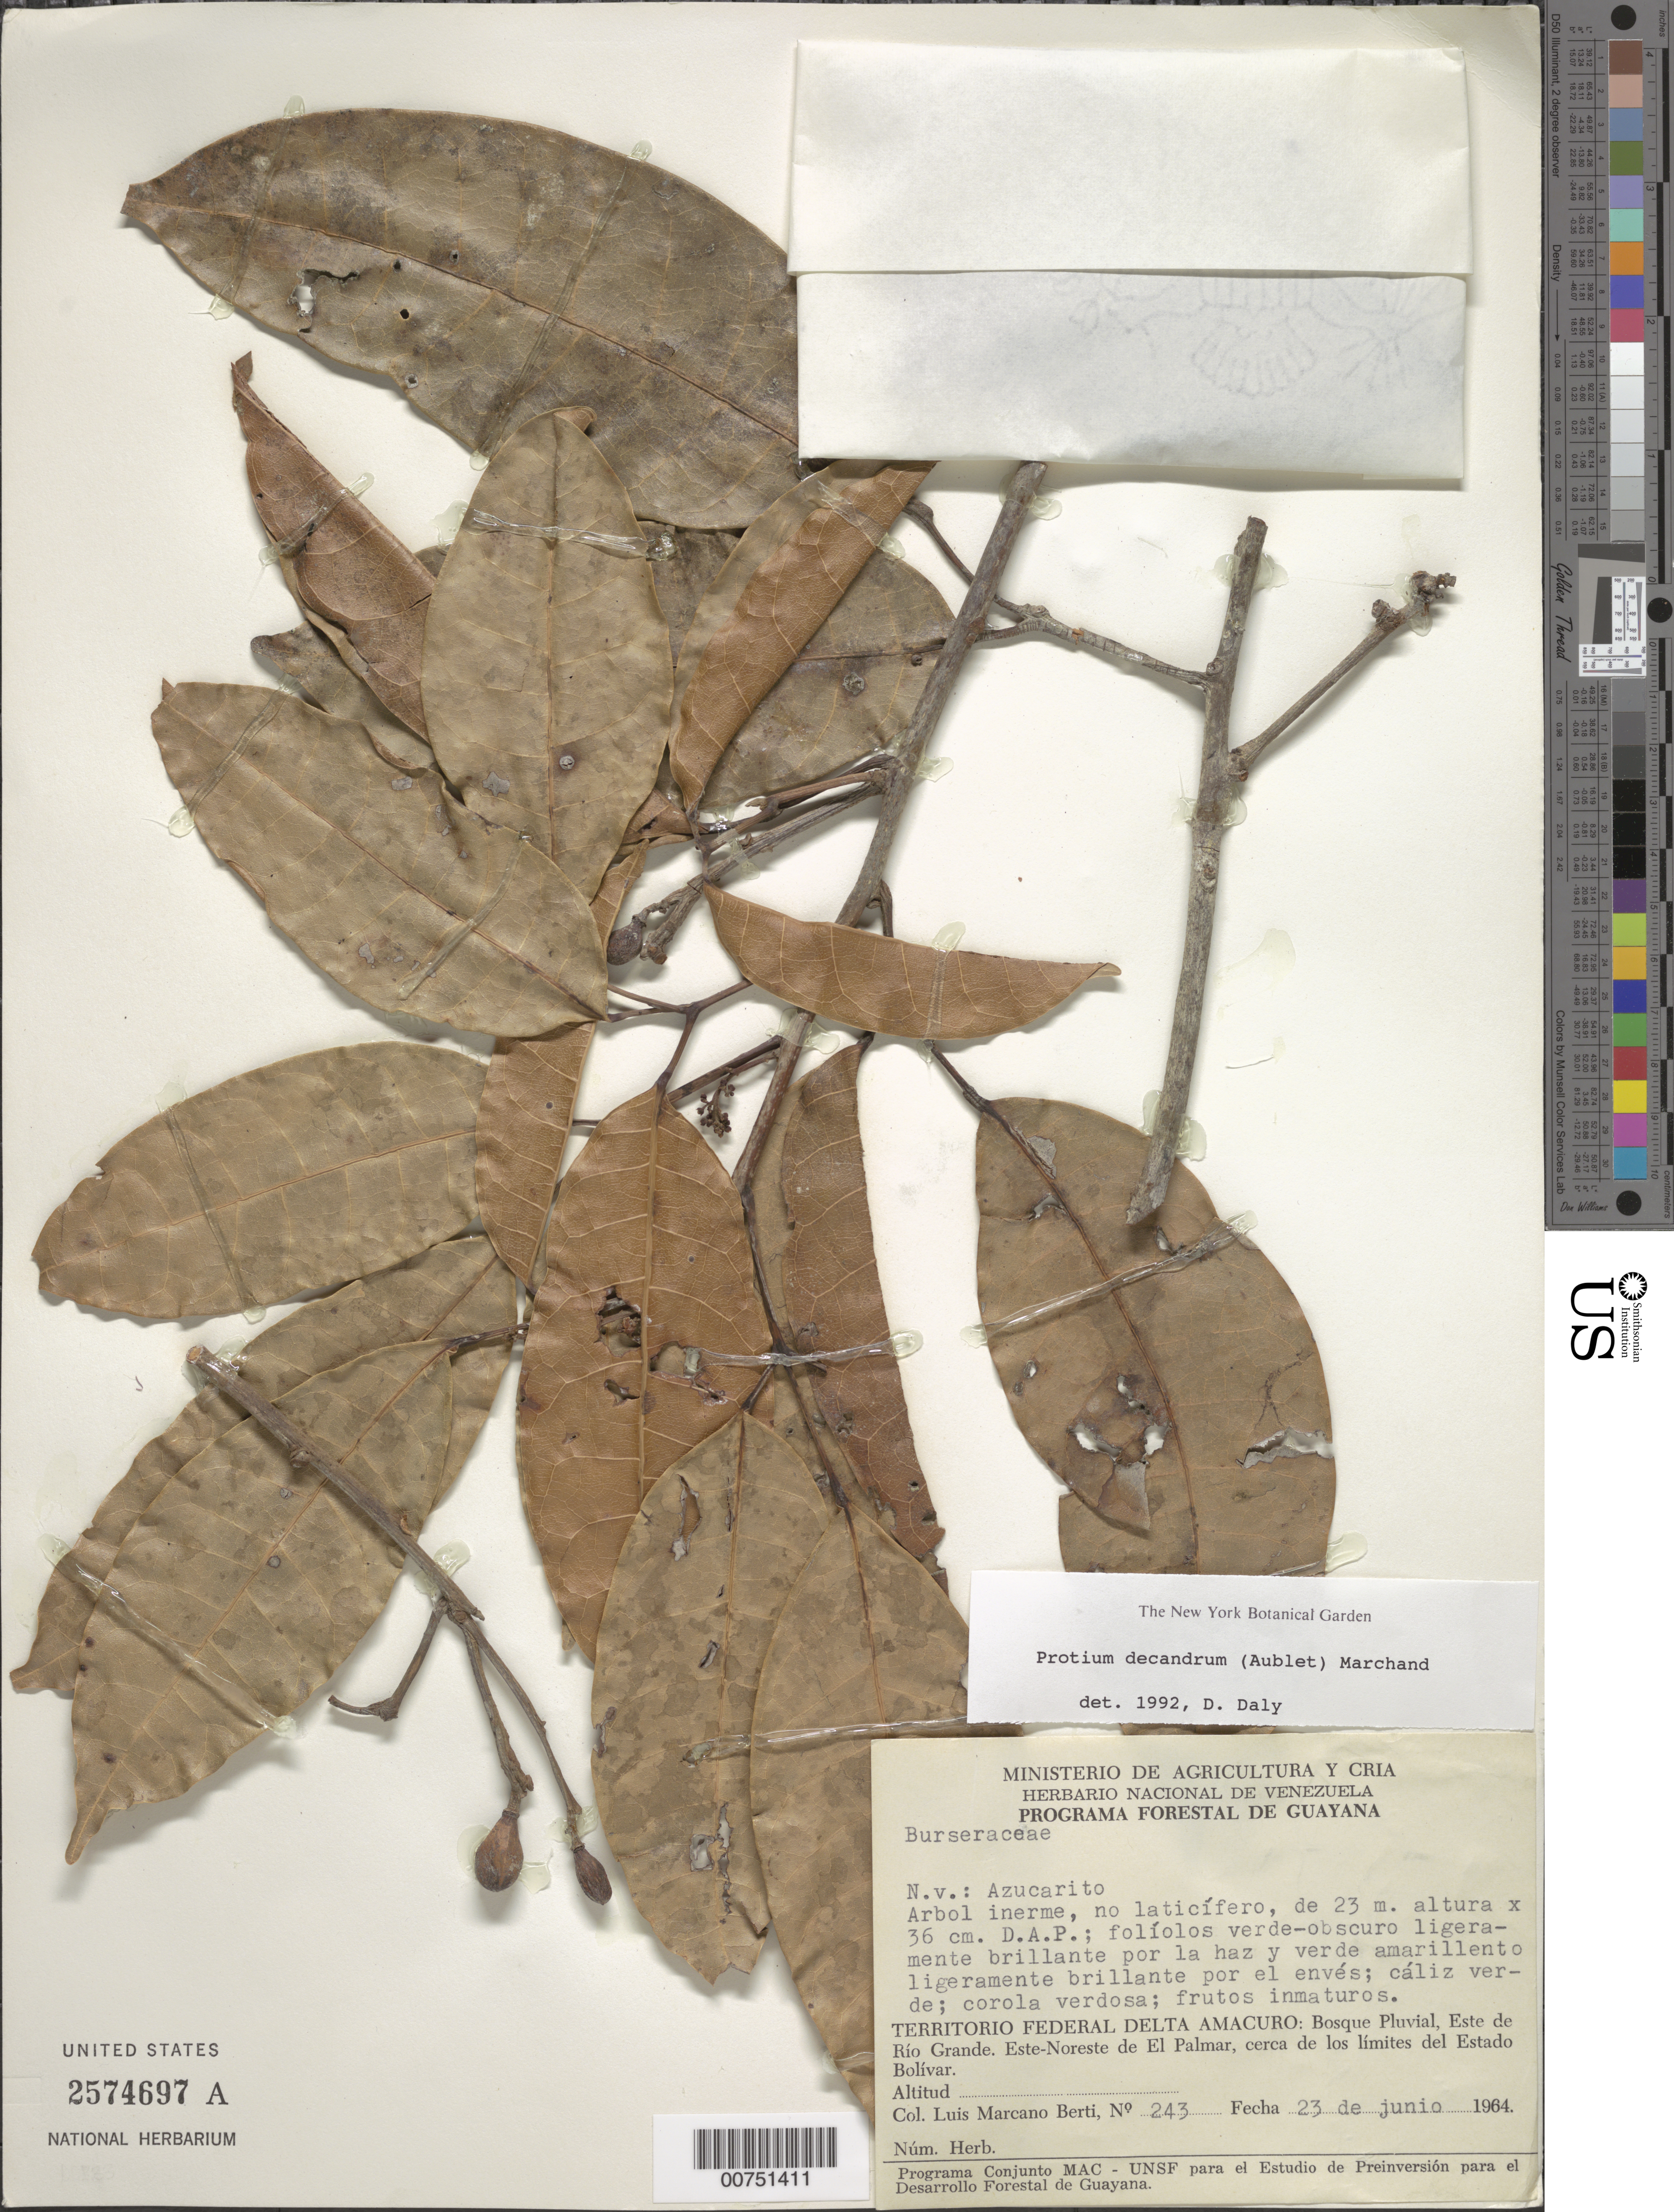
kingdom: Plantae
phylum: Tracheophyta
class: Magnoliopsida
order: Sapindales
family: Burseraceae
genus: Protium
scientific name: Protium decandrum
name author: (Aubl.) Marchand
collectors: L. Marcano-Berti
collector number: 243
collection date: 1964-06-23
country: Venezuela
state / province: Delta Amacuro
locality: Territorio Federal Delta Amacuro: Bosque Pluvial, Este de Río Grande. Este-Noreste de El Palmar, cerca de los límites del Estado Bolívar.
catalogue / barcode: US 2574697A